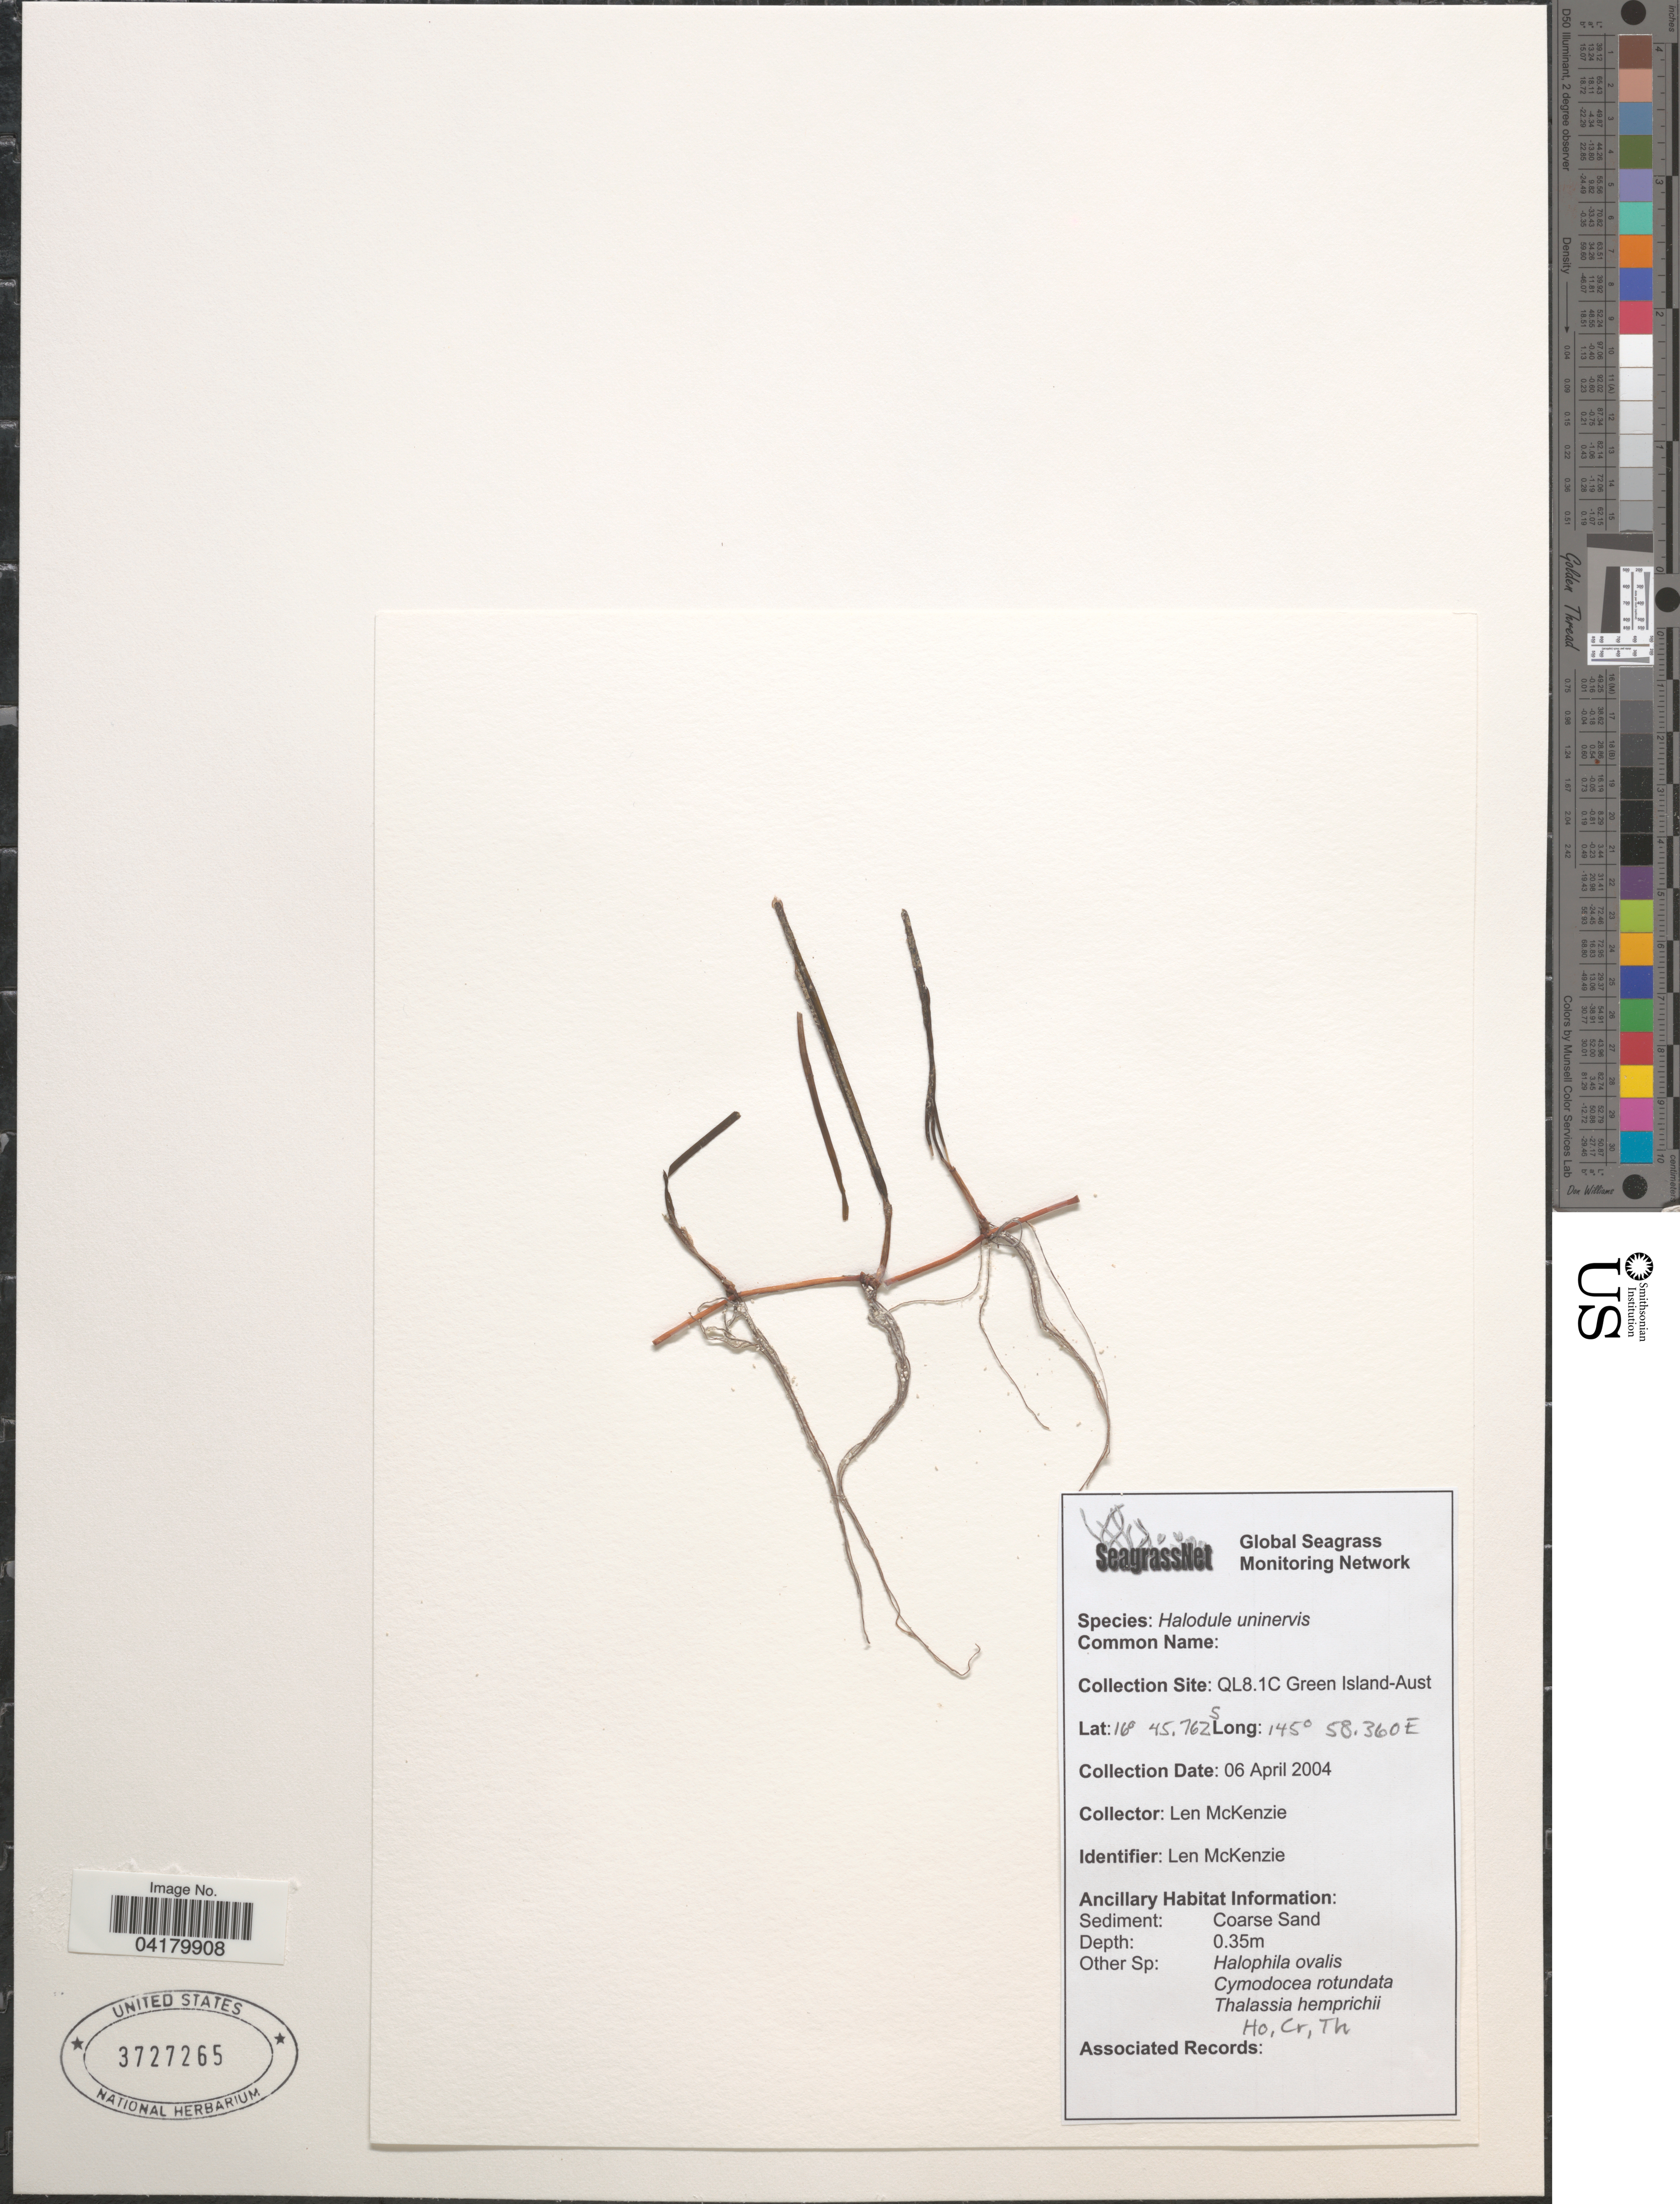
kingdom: Plantae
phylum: Tracheophyta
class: Liliopsida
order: Alismatales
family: Cymodoceaceae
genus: Halodule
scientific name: Halodule uninervis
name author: (Forssk.) Asch.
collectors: L. McKenzie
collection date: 2004-04-06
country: Australia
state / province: Queensland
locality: Collection Site: QL8.1C Green Island.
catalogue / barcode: US 3727265